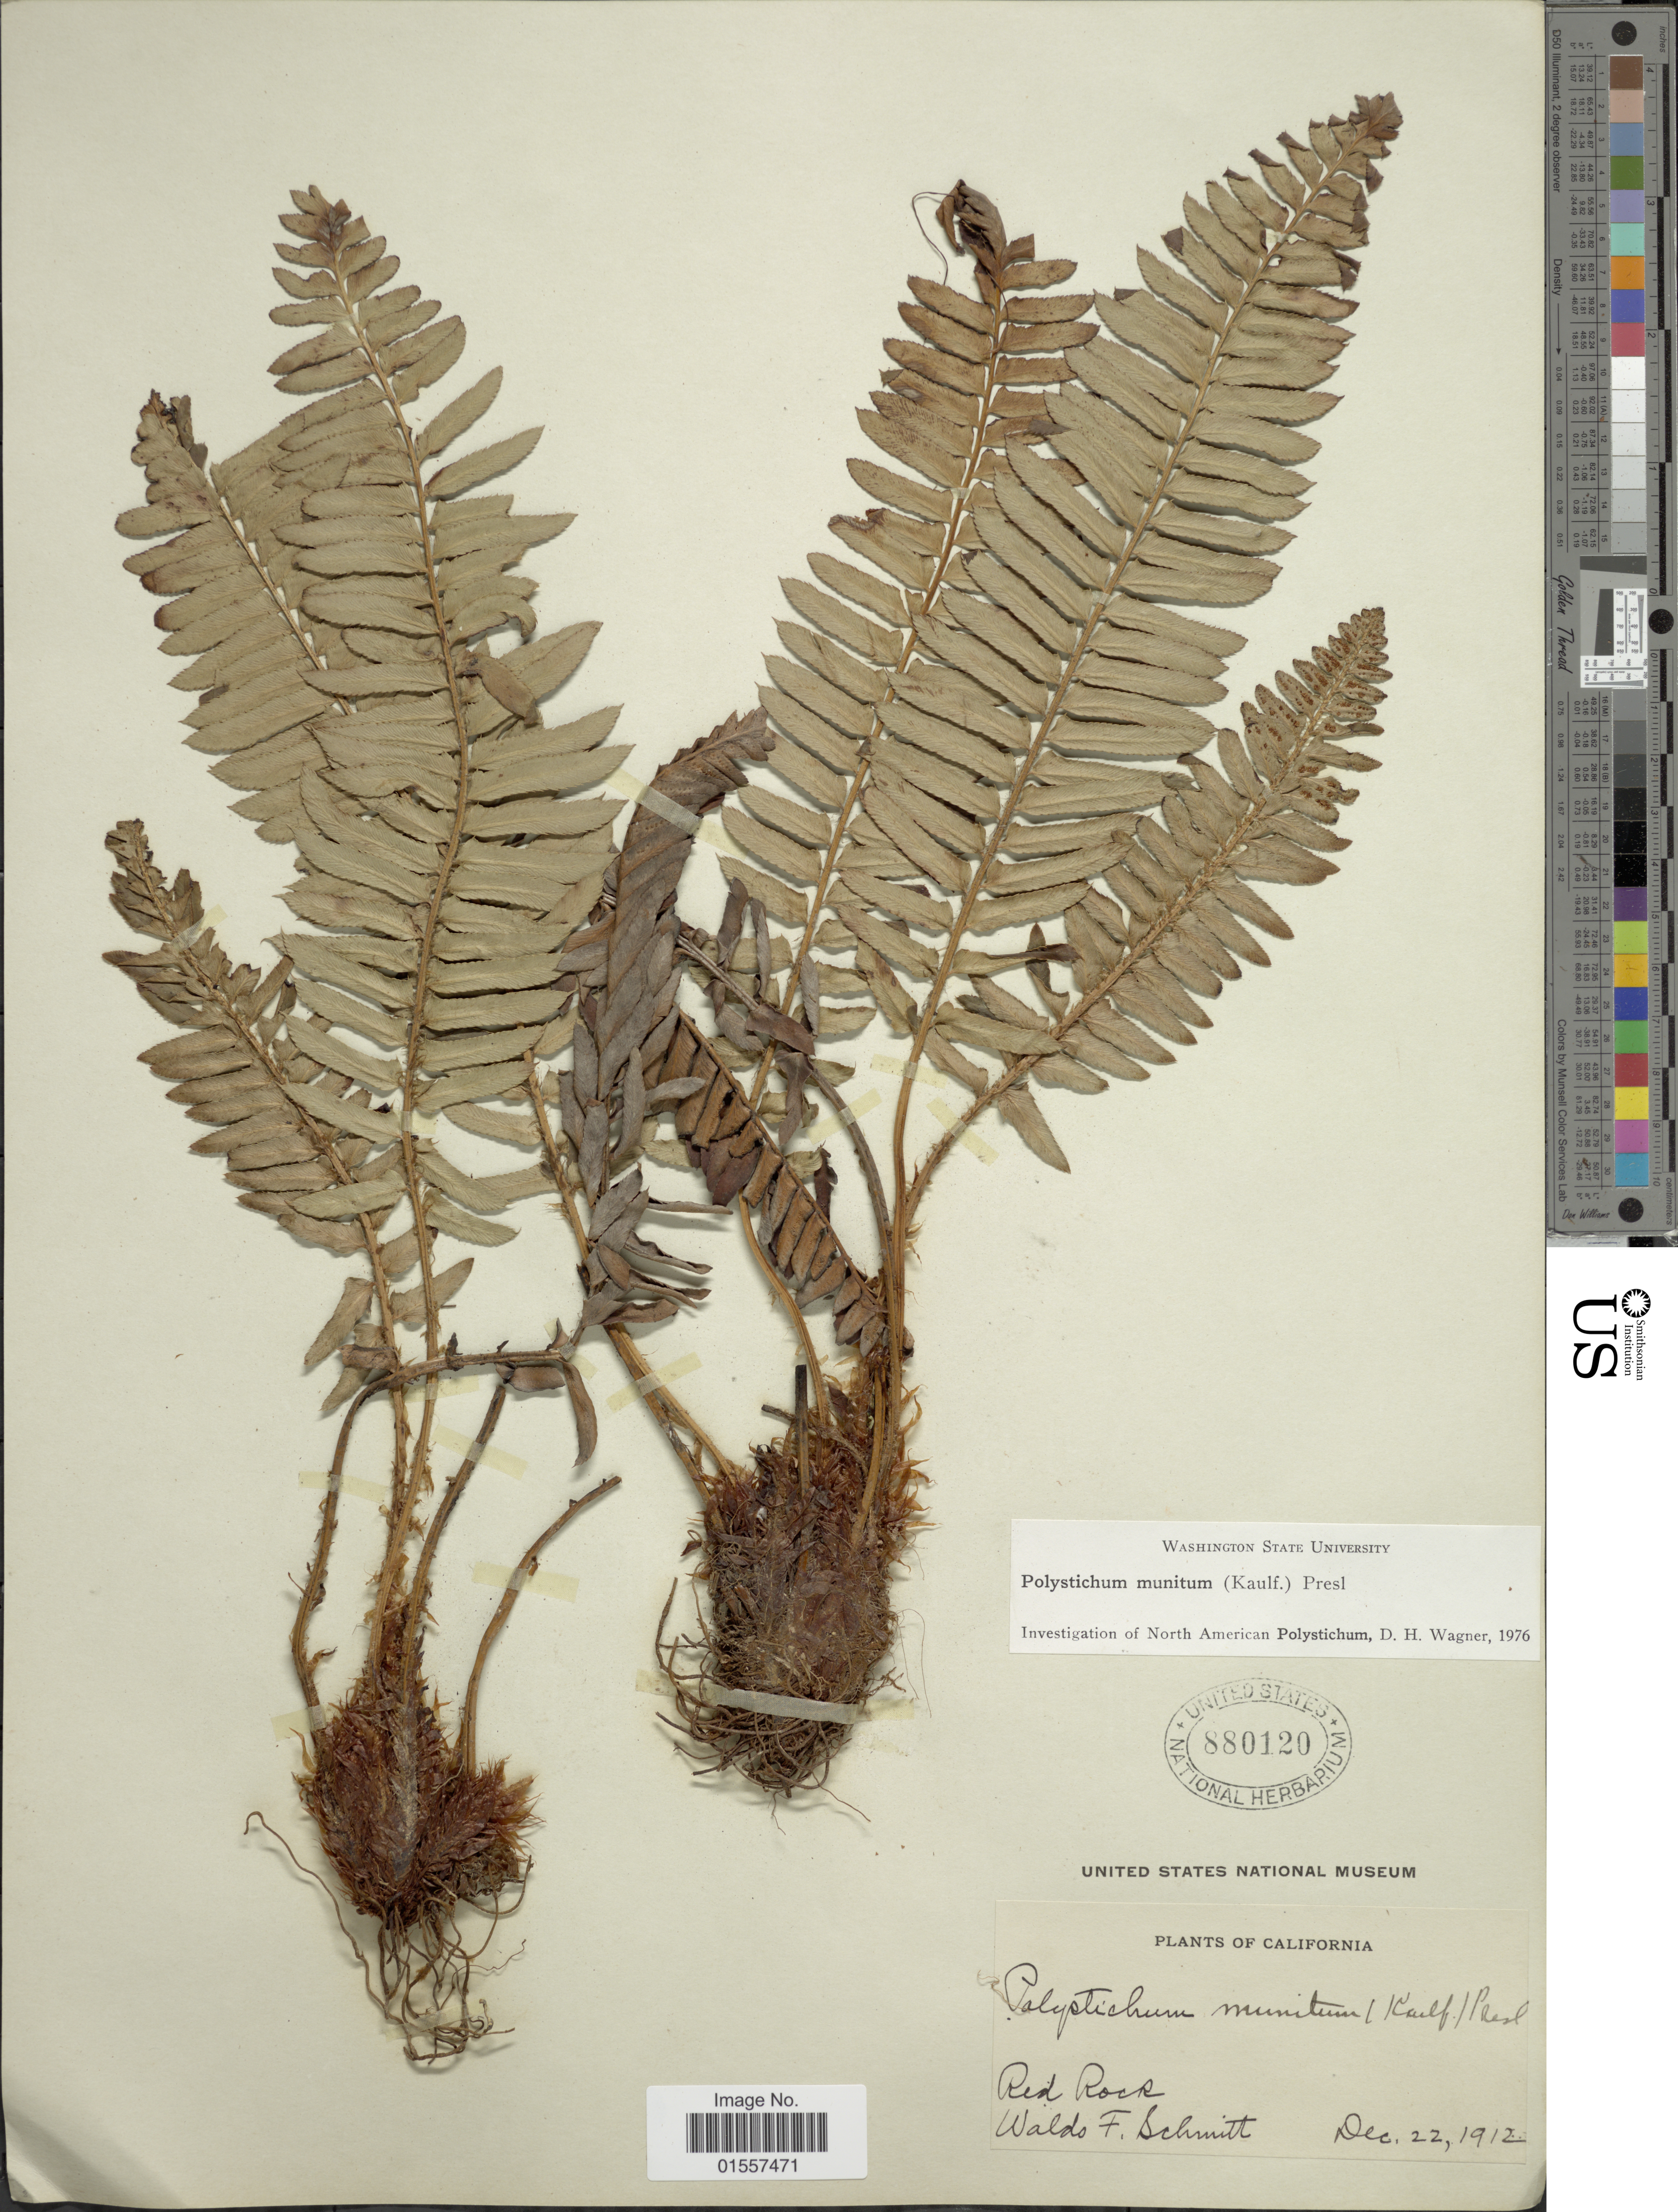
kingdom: Plantae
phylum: Tracheophyta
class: Polypodiopsida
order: Polypodiales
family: Dryopteridaceae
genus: Polystichum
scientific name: Polystichum munitum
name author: (Kaulf.) C. Presl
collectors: W. F. Schmitt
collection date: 1912-12-22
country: United States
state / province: California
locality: California, Red Rock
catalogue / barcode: US 880120